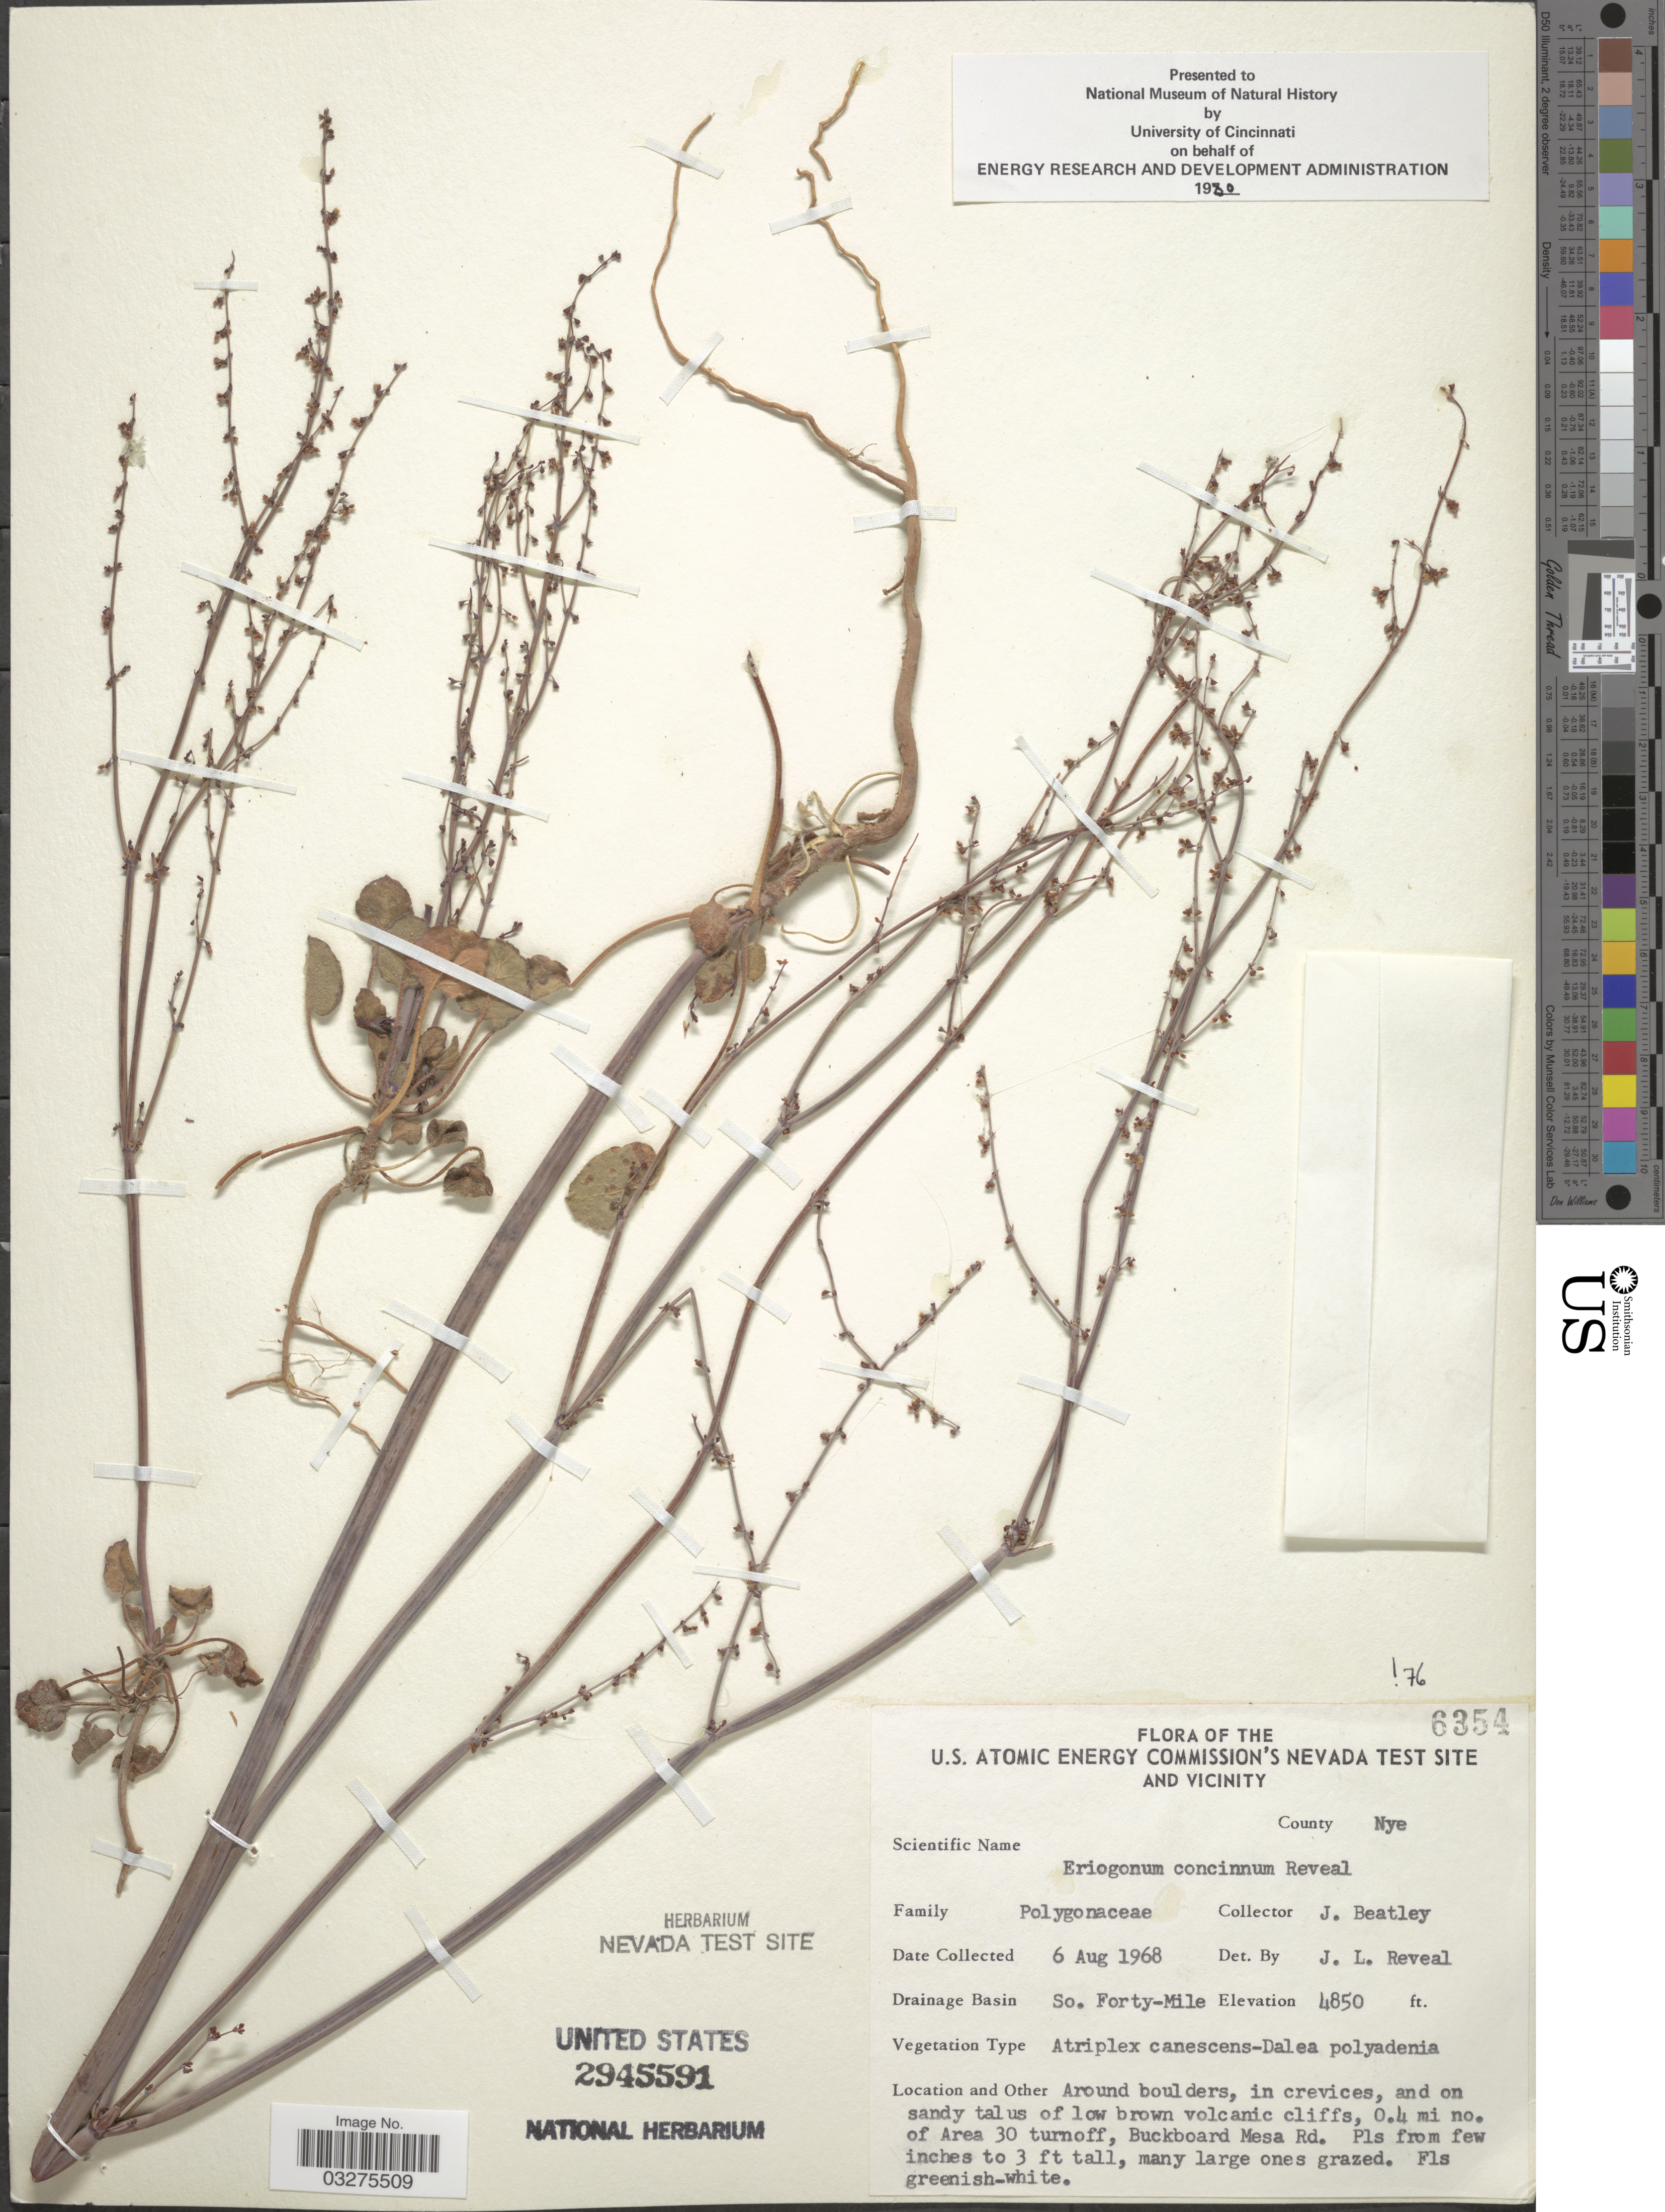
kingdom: Plantae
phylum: Tracheophyta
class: Magnoliopsida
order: Caryophyllales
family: Polygonaceae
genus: Eriogonum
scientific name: Eriogonum concinnum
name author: Reveal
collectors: J. C. Beatley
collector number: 6354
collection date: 1968-08-06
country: United States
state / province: Nevada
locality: U.S. Atomic Energy Commission's Nevada Test Site and vicinity. County Nye. Drainage Basin So. Forty-Mile. 0.4 mi no. of Area 30 turnoff, Buckboard Mesa Rd.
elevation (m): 1478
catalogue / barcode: US 2945591